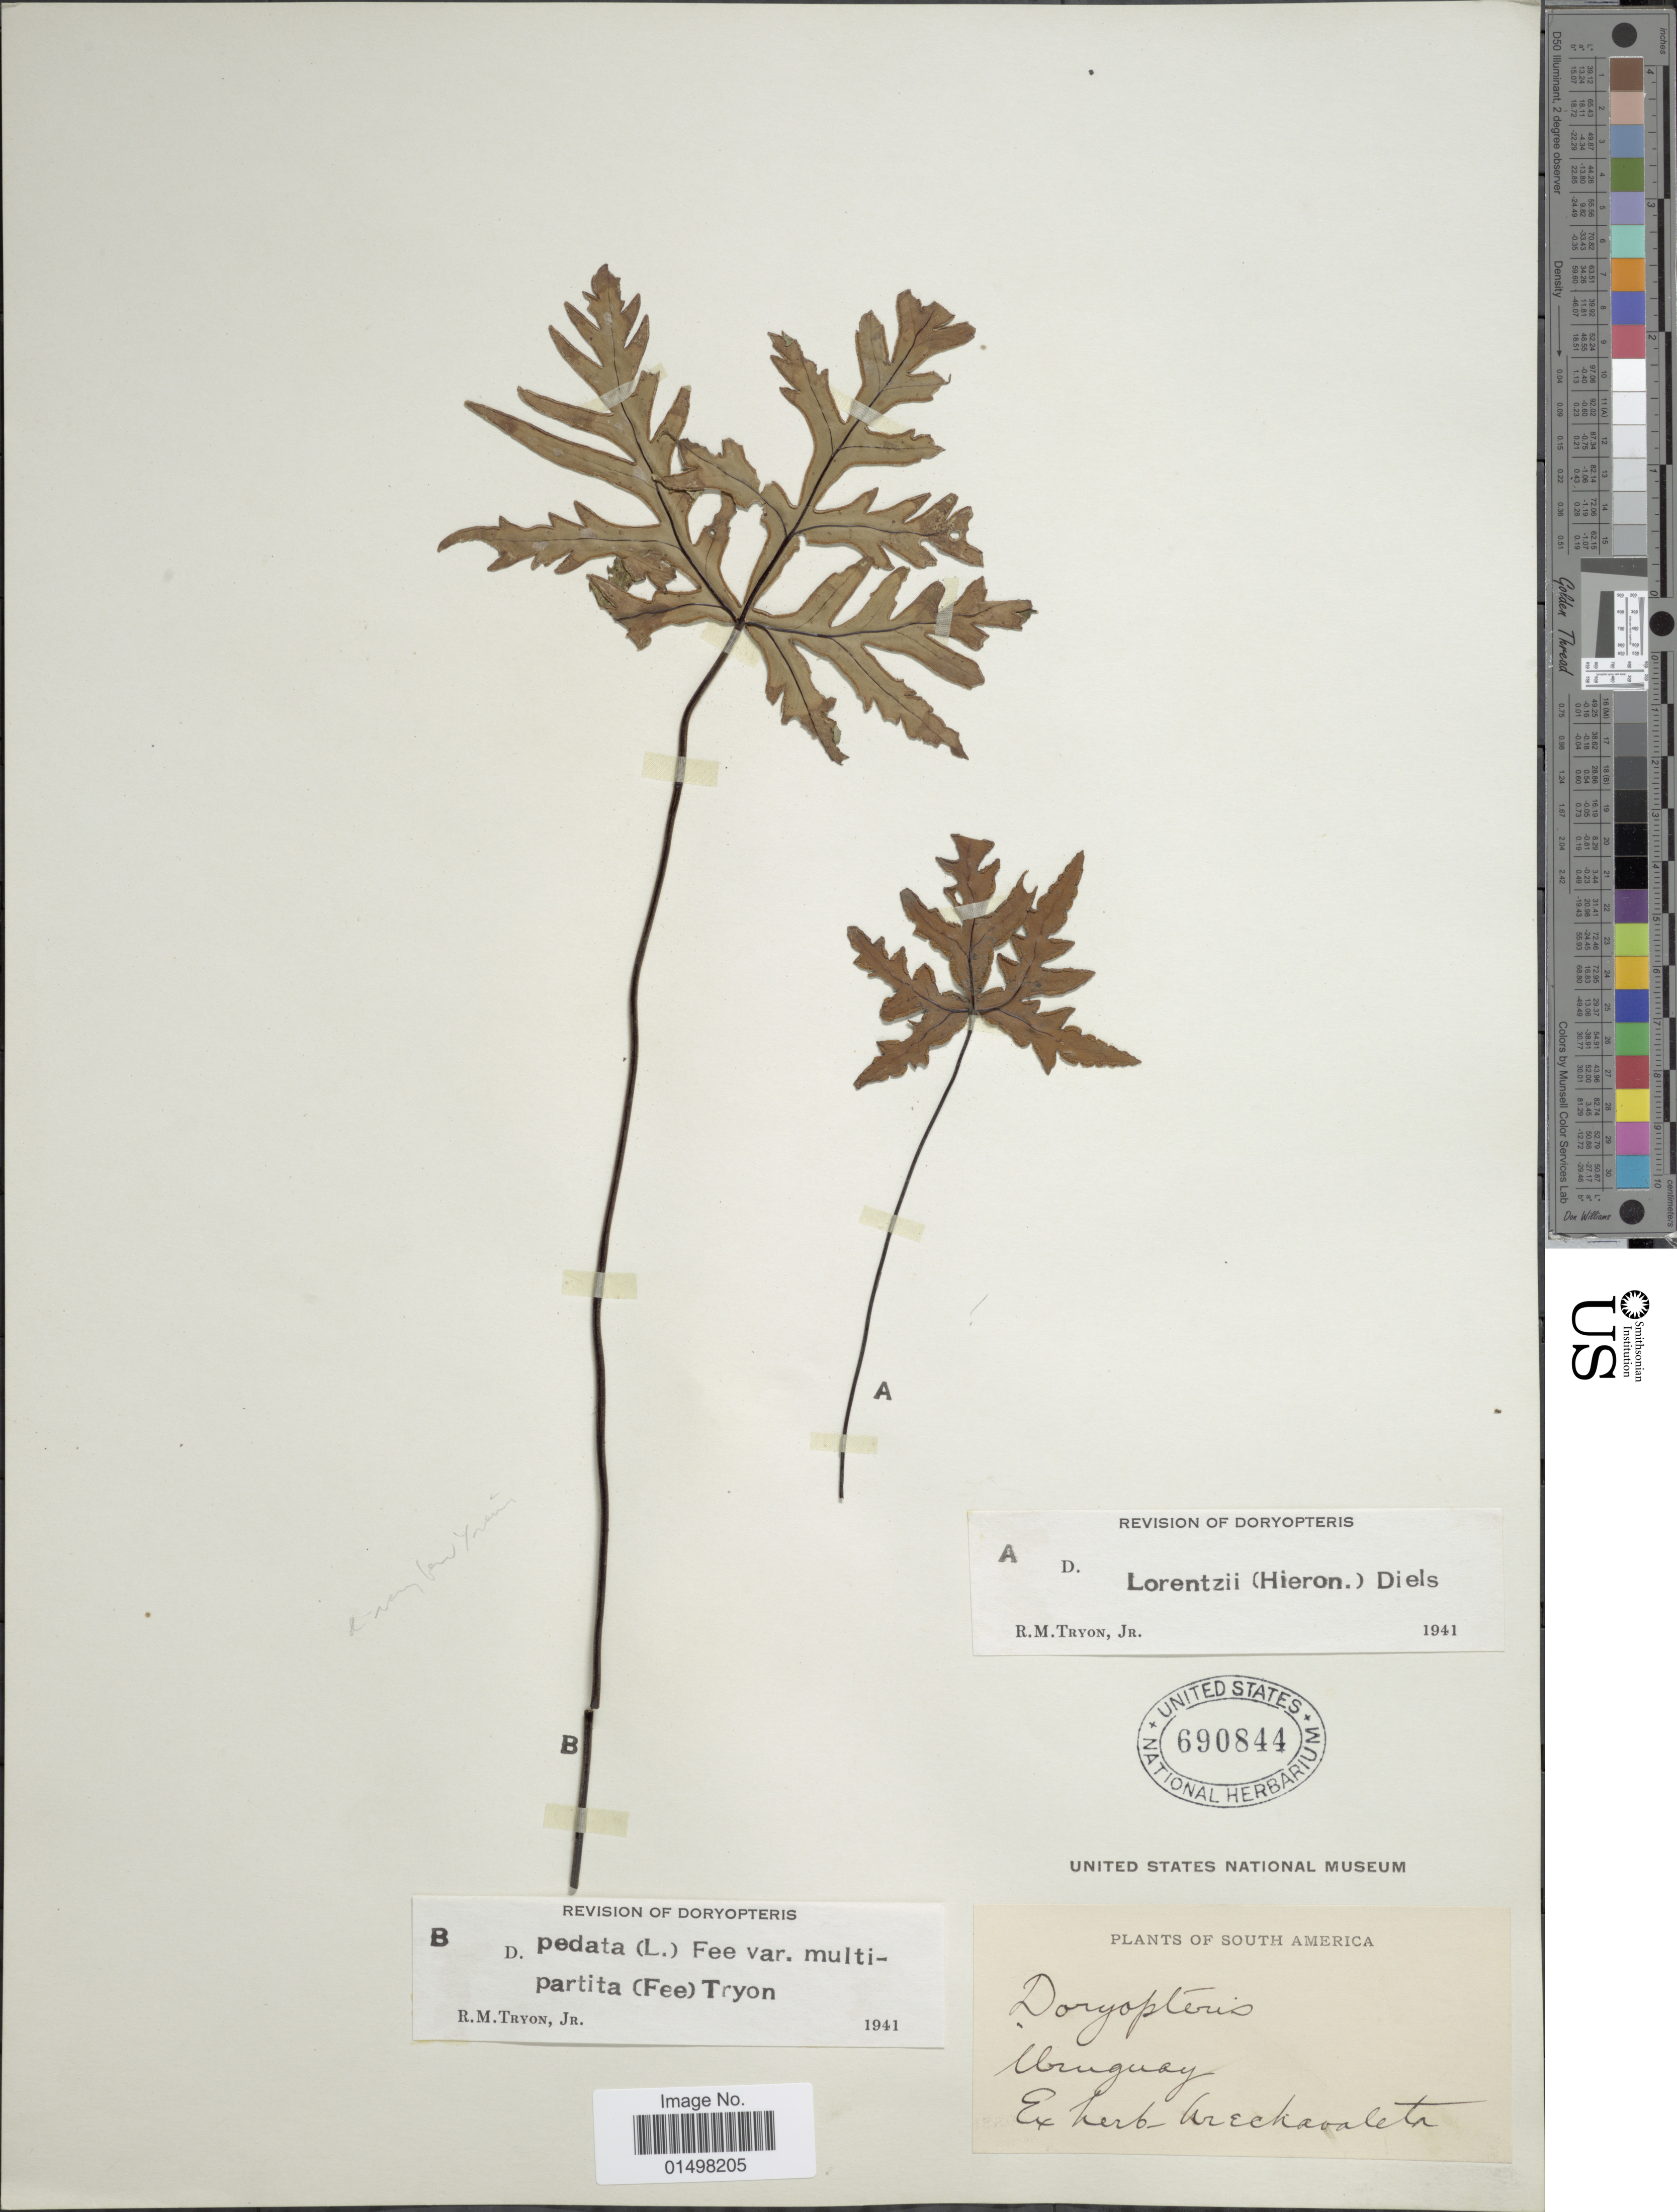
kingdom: Plantae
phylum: Tracheophyta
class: Polypodiopsida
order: Polypodiales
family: Pteridaceae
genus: Doryopteris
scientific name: Doryopteris pedata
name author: (L.) Fée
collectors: ex herb. Arechavaleta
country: Uruguay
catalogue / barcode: US 690844